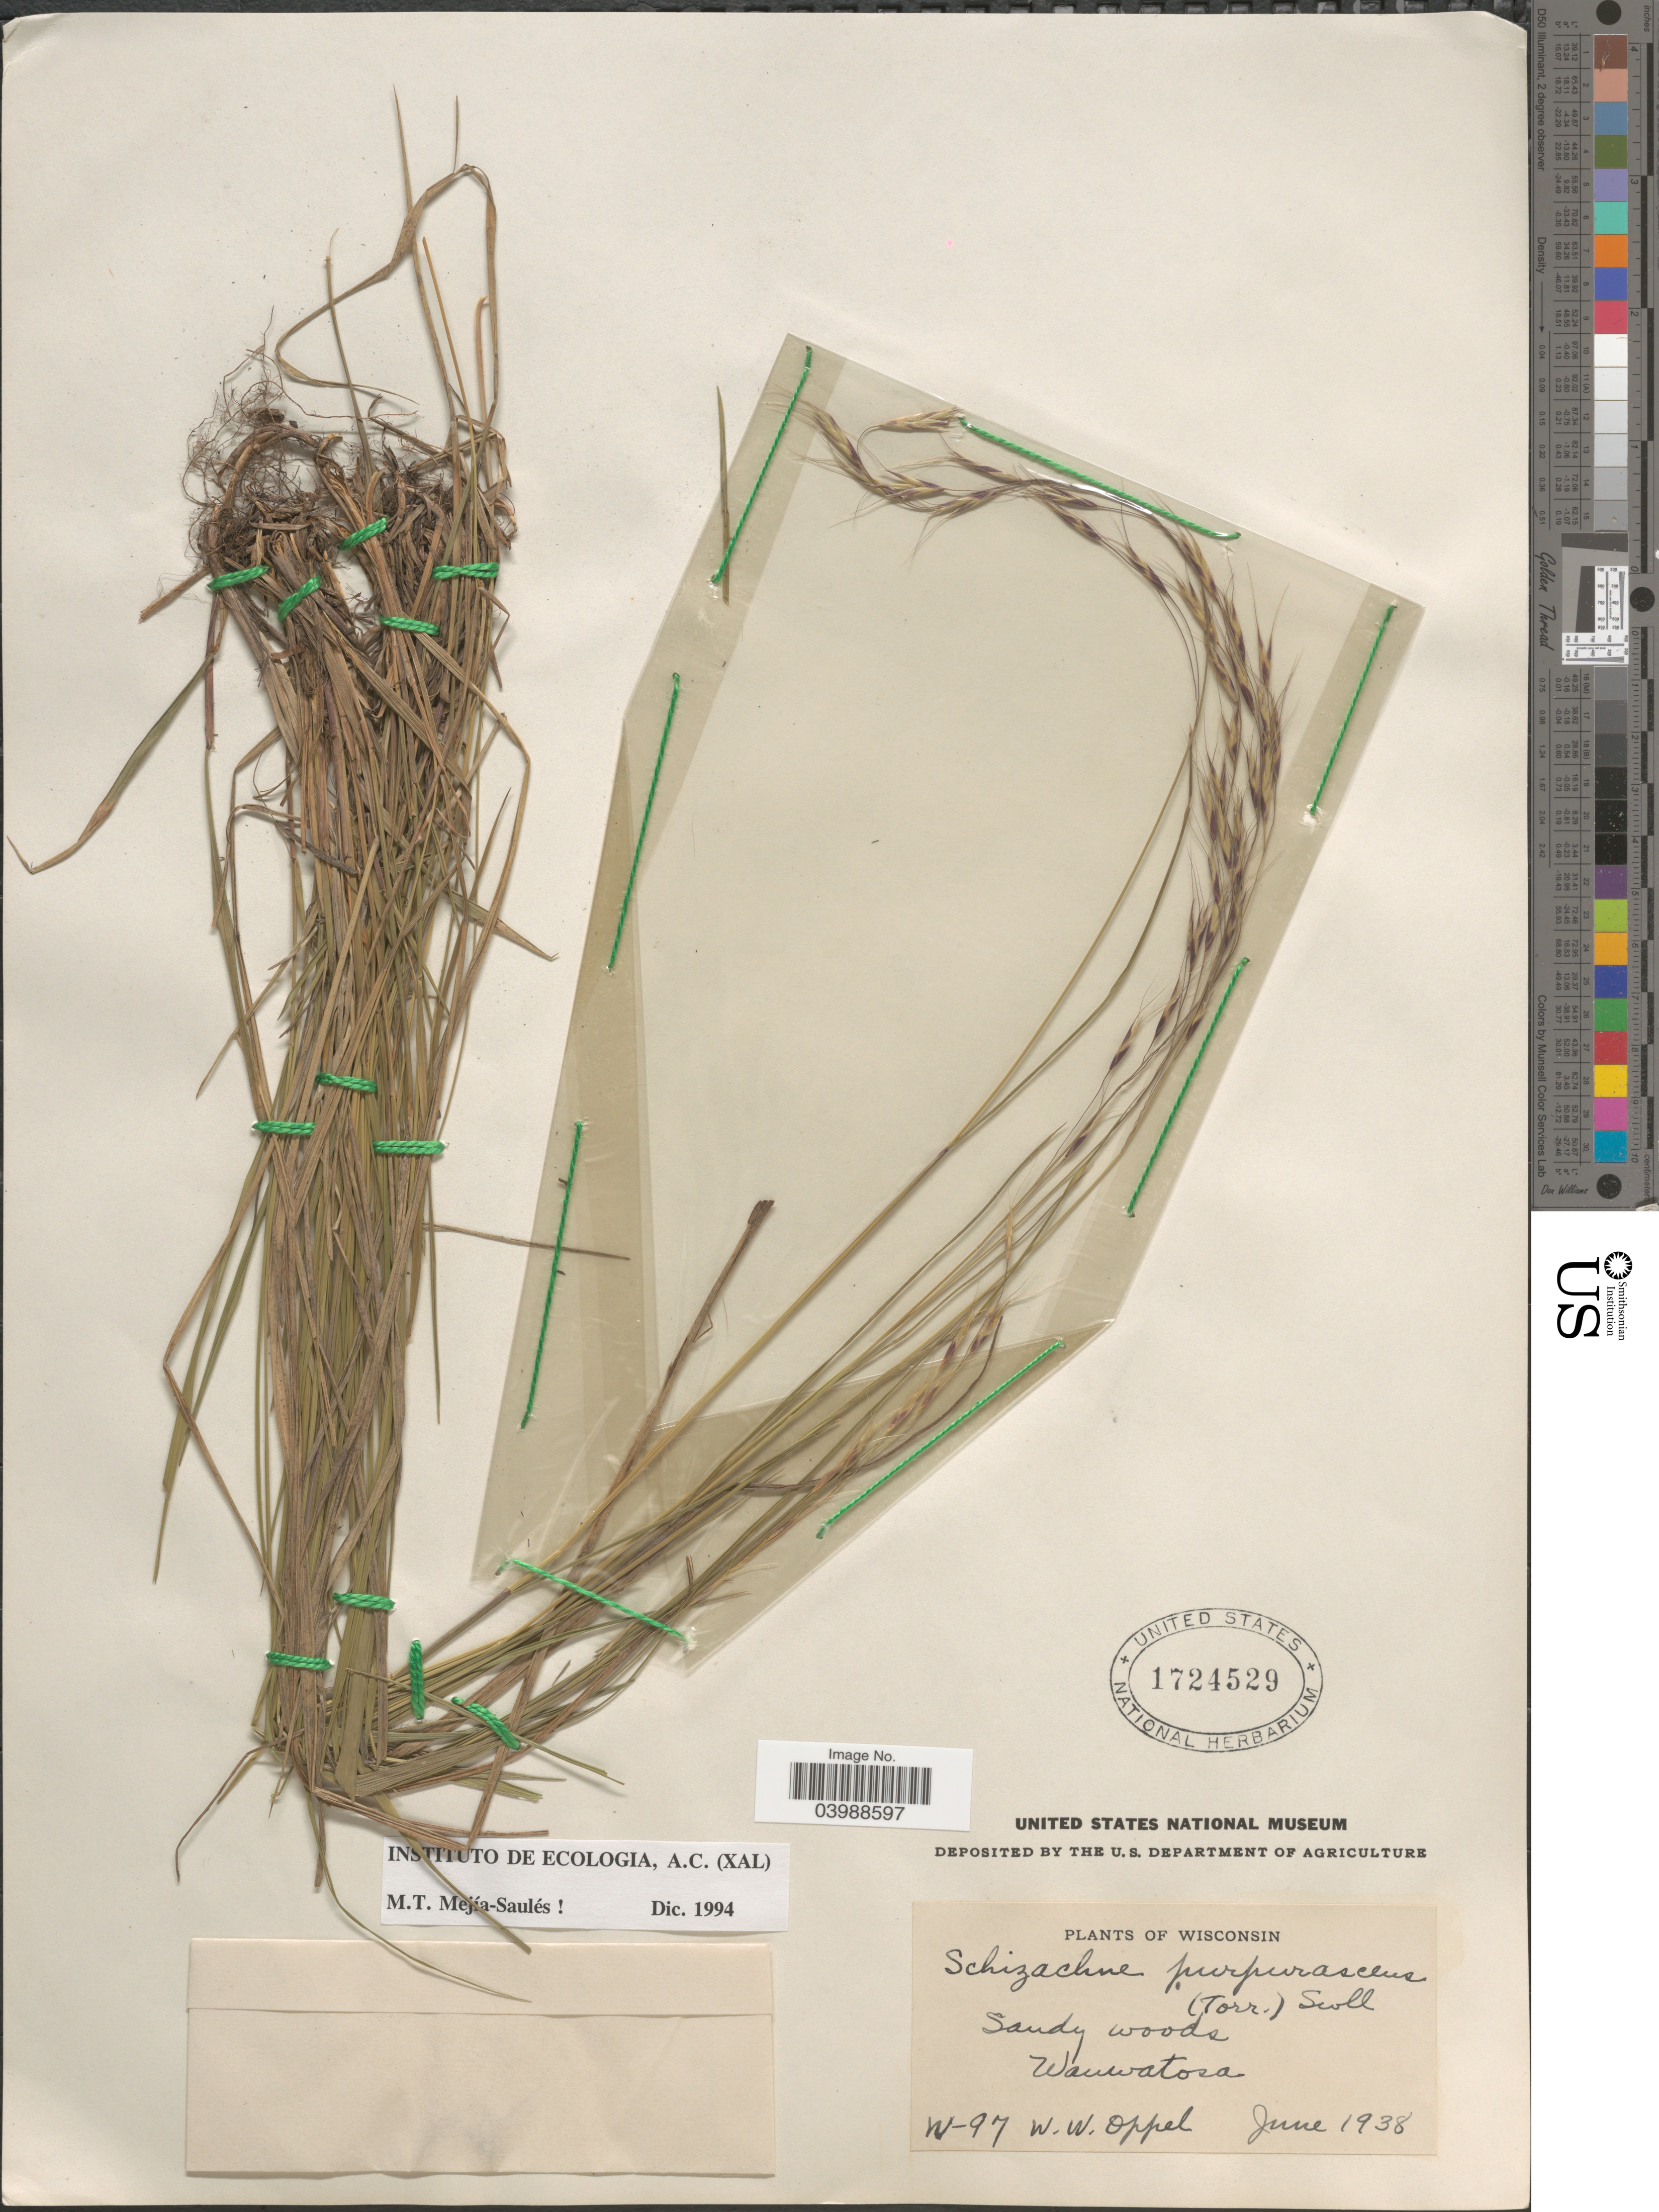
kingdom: Plantae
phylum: Tracheophyta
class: Liliopsida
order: Poales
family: Poaceae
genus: Schizachne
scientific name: Schizachne purpurascens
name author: (Torr.) Swallen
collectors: W. Oppel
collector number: W-97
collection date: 1938-06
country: United States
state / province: Wisconsin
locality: Wauwatosa.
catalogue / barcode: US 1724529